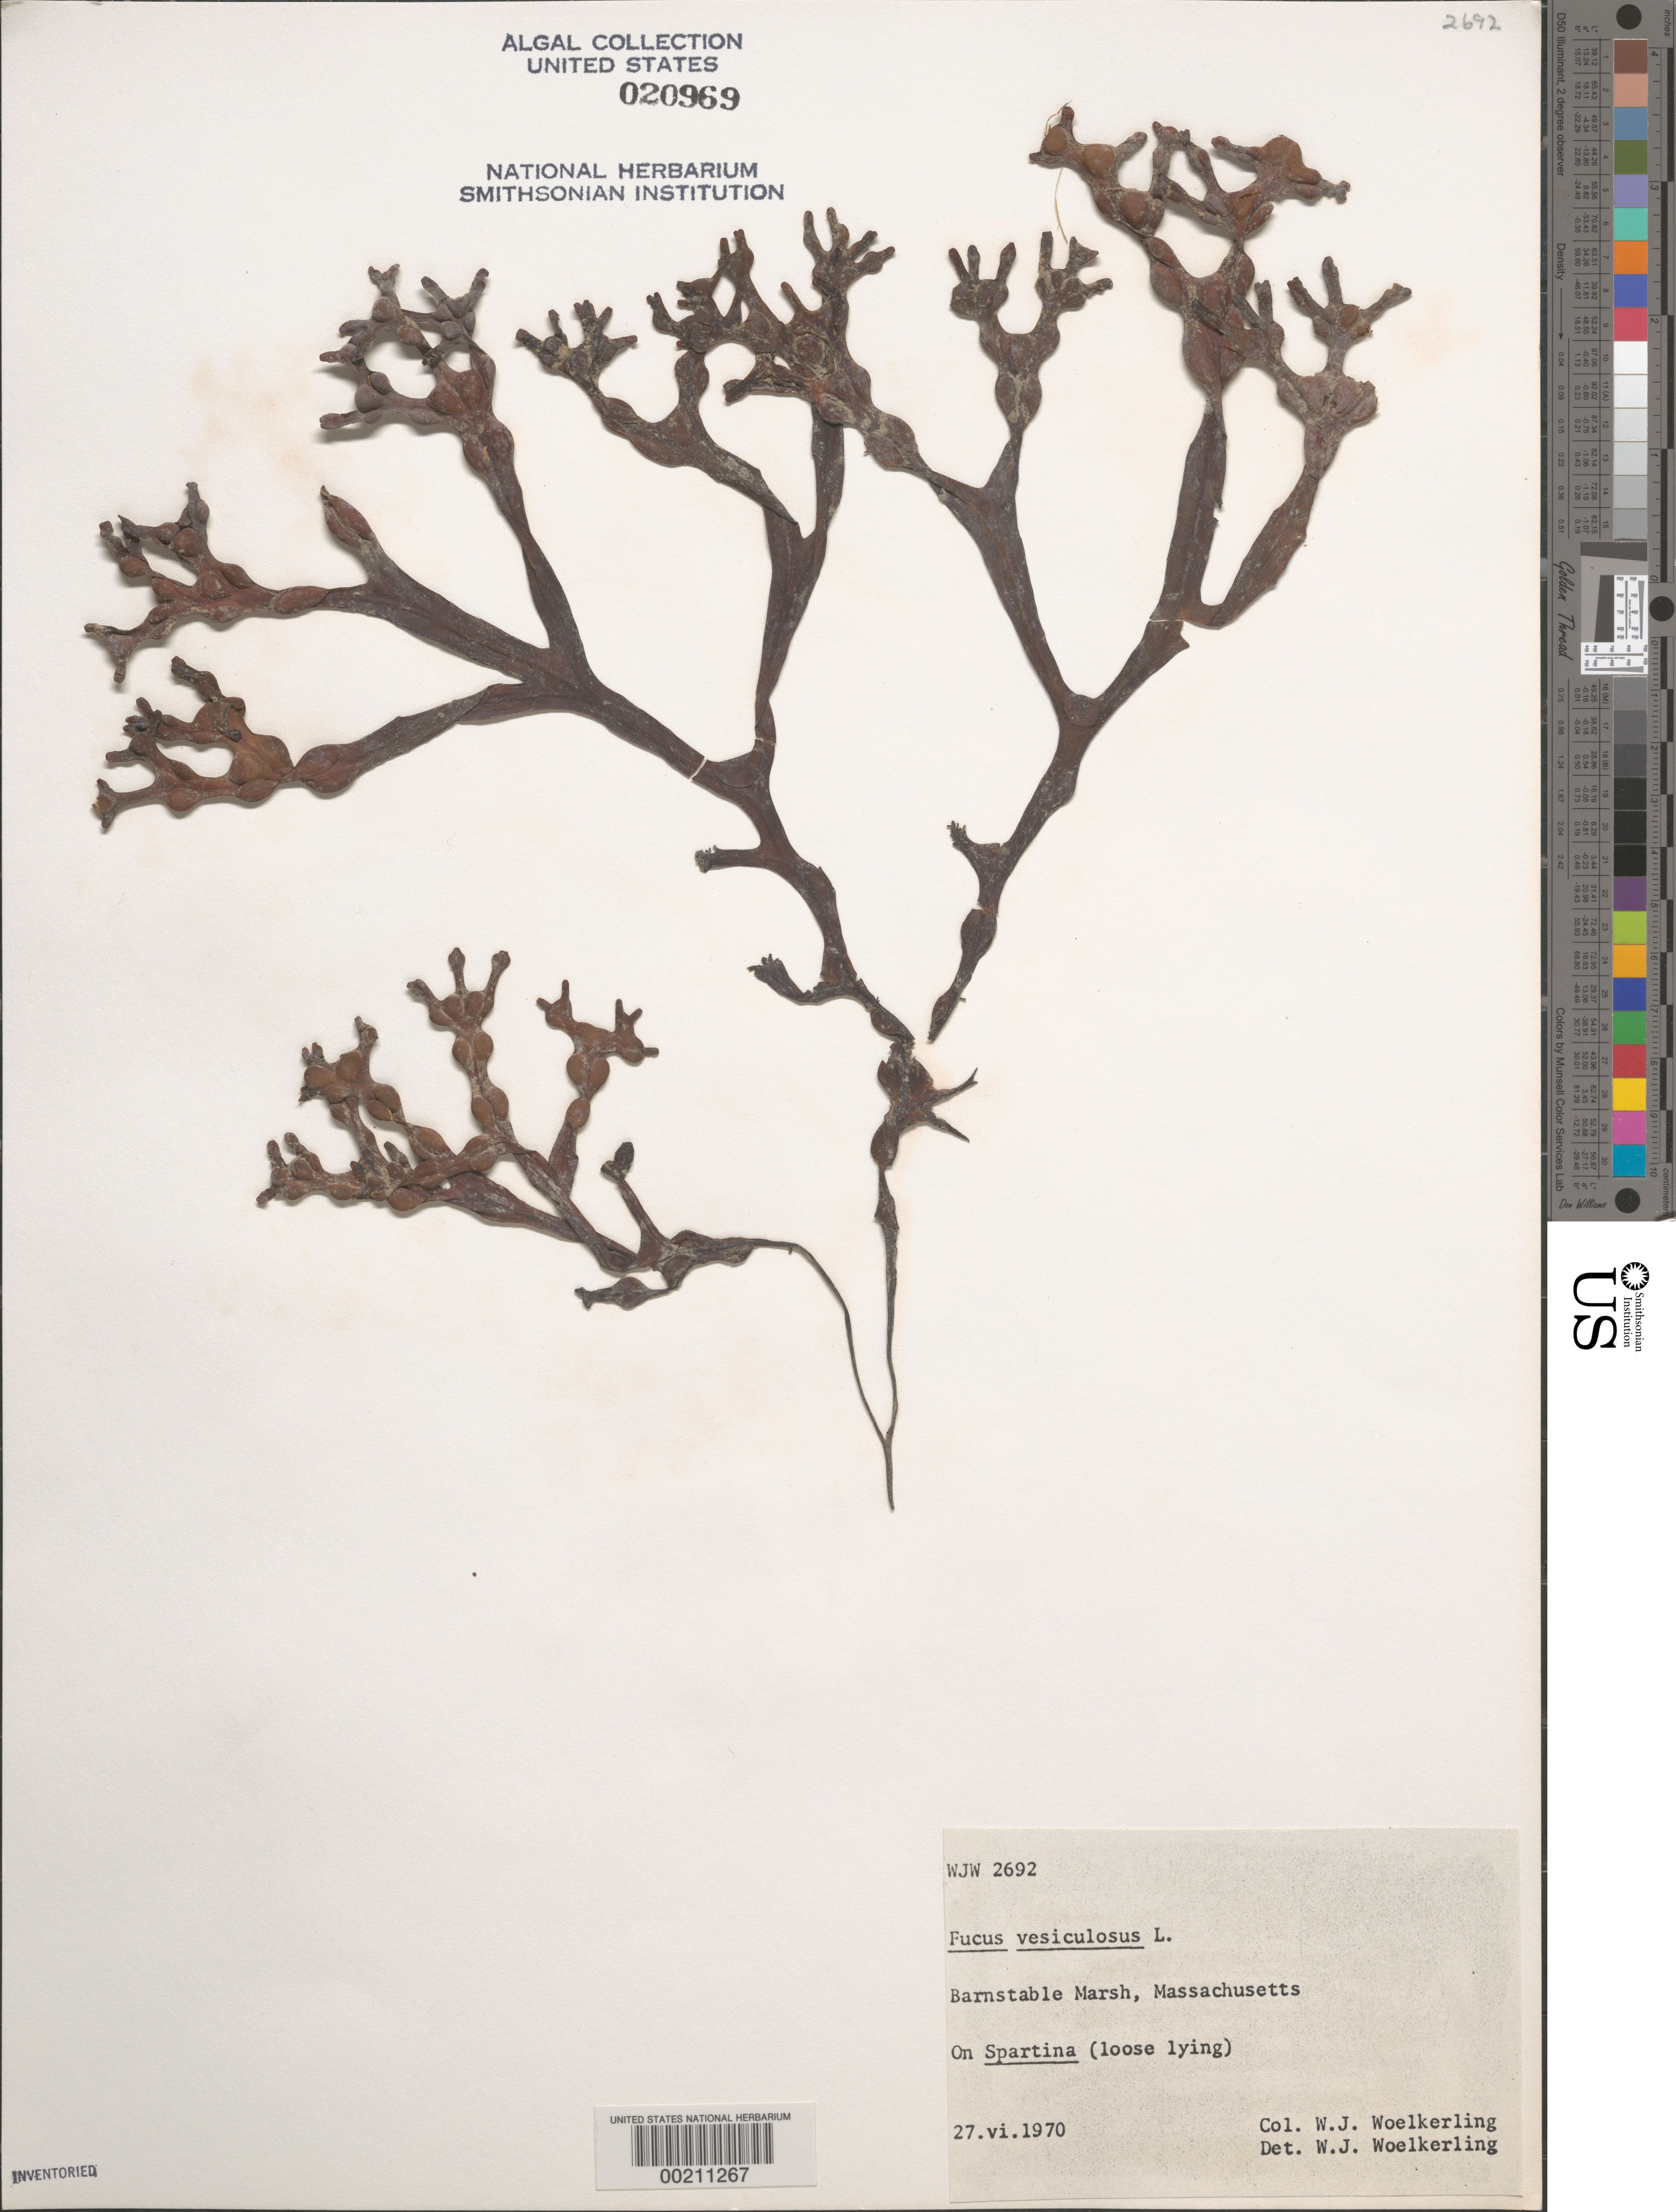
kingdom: Chromista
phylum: Ochrophyta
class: Phaeophyceae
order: Fucales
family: Fucaceae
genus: Fucus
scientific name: Fucus vesiculosus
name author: L.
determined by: Woelkerling, W. J.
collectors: W. Woelkerling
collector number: WJW 2692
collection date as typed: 27 Jun 1970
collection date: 1970-06-27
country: United States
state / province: Massachusetts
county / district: Barnstable County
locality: Barnstable Marsh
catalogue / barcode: US 20969